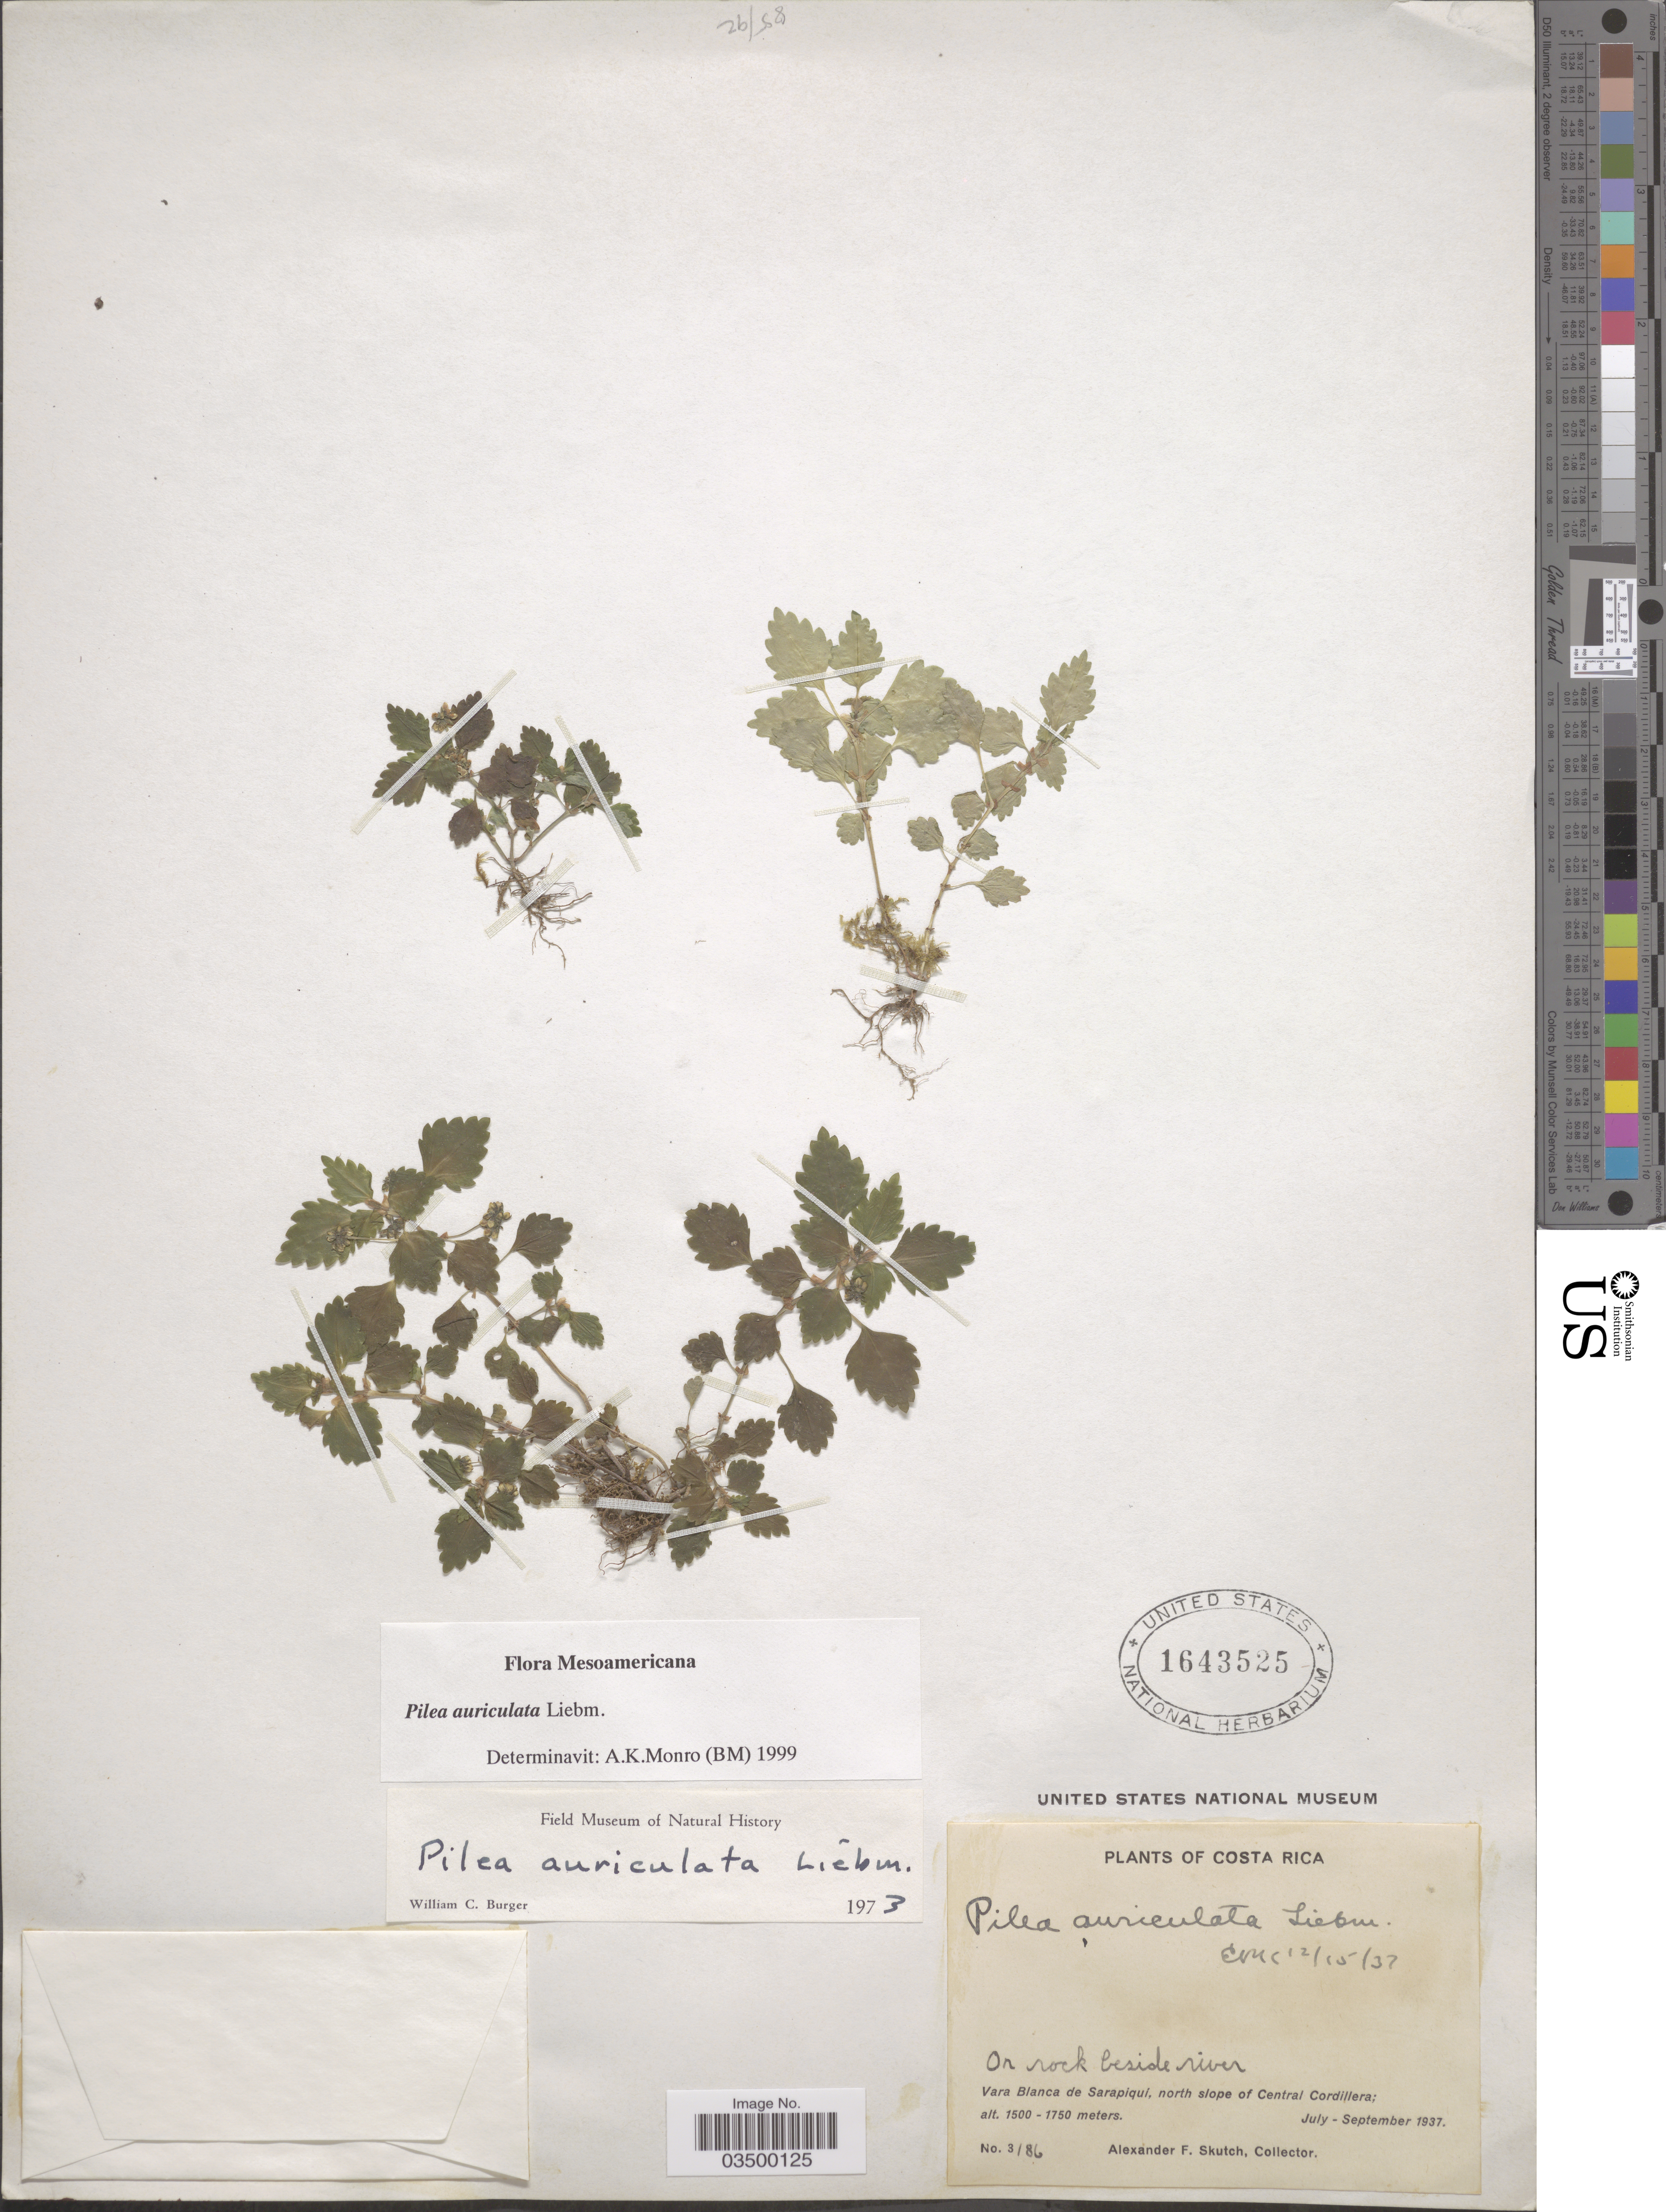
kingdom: Plantae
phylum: Tracheophyta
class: Magnoliopsida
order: Rosales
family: Urticaceae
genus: Pilea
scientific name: Pilea auriculata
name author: Liebm.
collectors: A. F. Skutch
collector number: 3186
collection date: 1937-07/1937-09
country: Costa Rica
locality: Vara Blanca de Sarapiqui, north slope of Central Cordillera.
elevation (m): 1500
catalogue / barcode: US 1643525